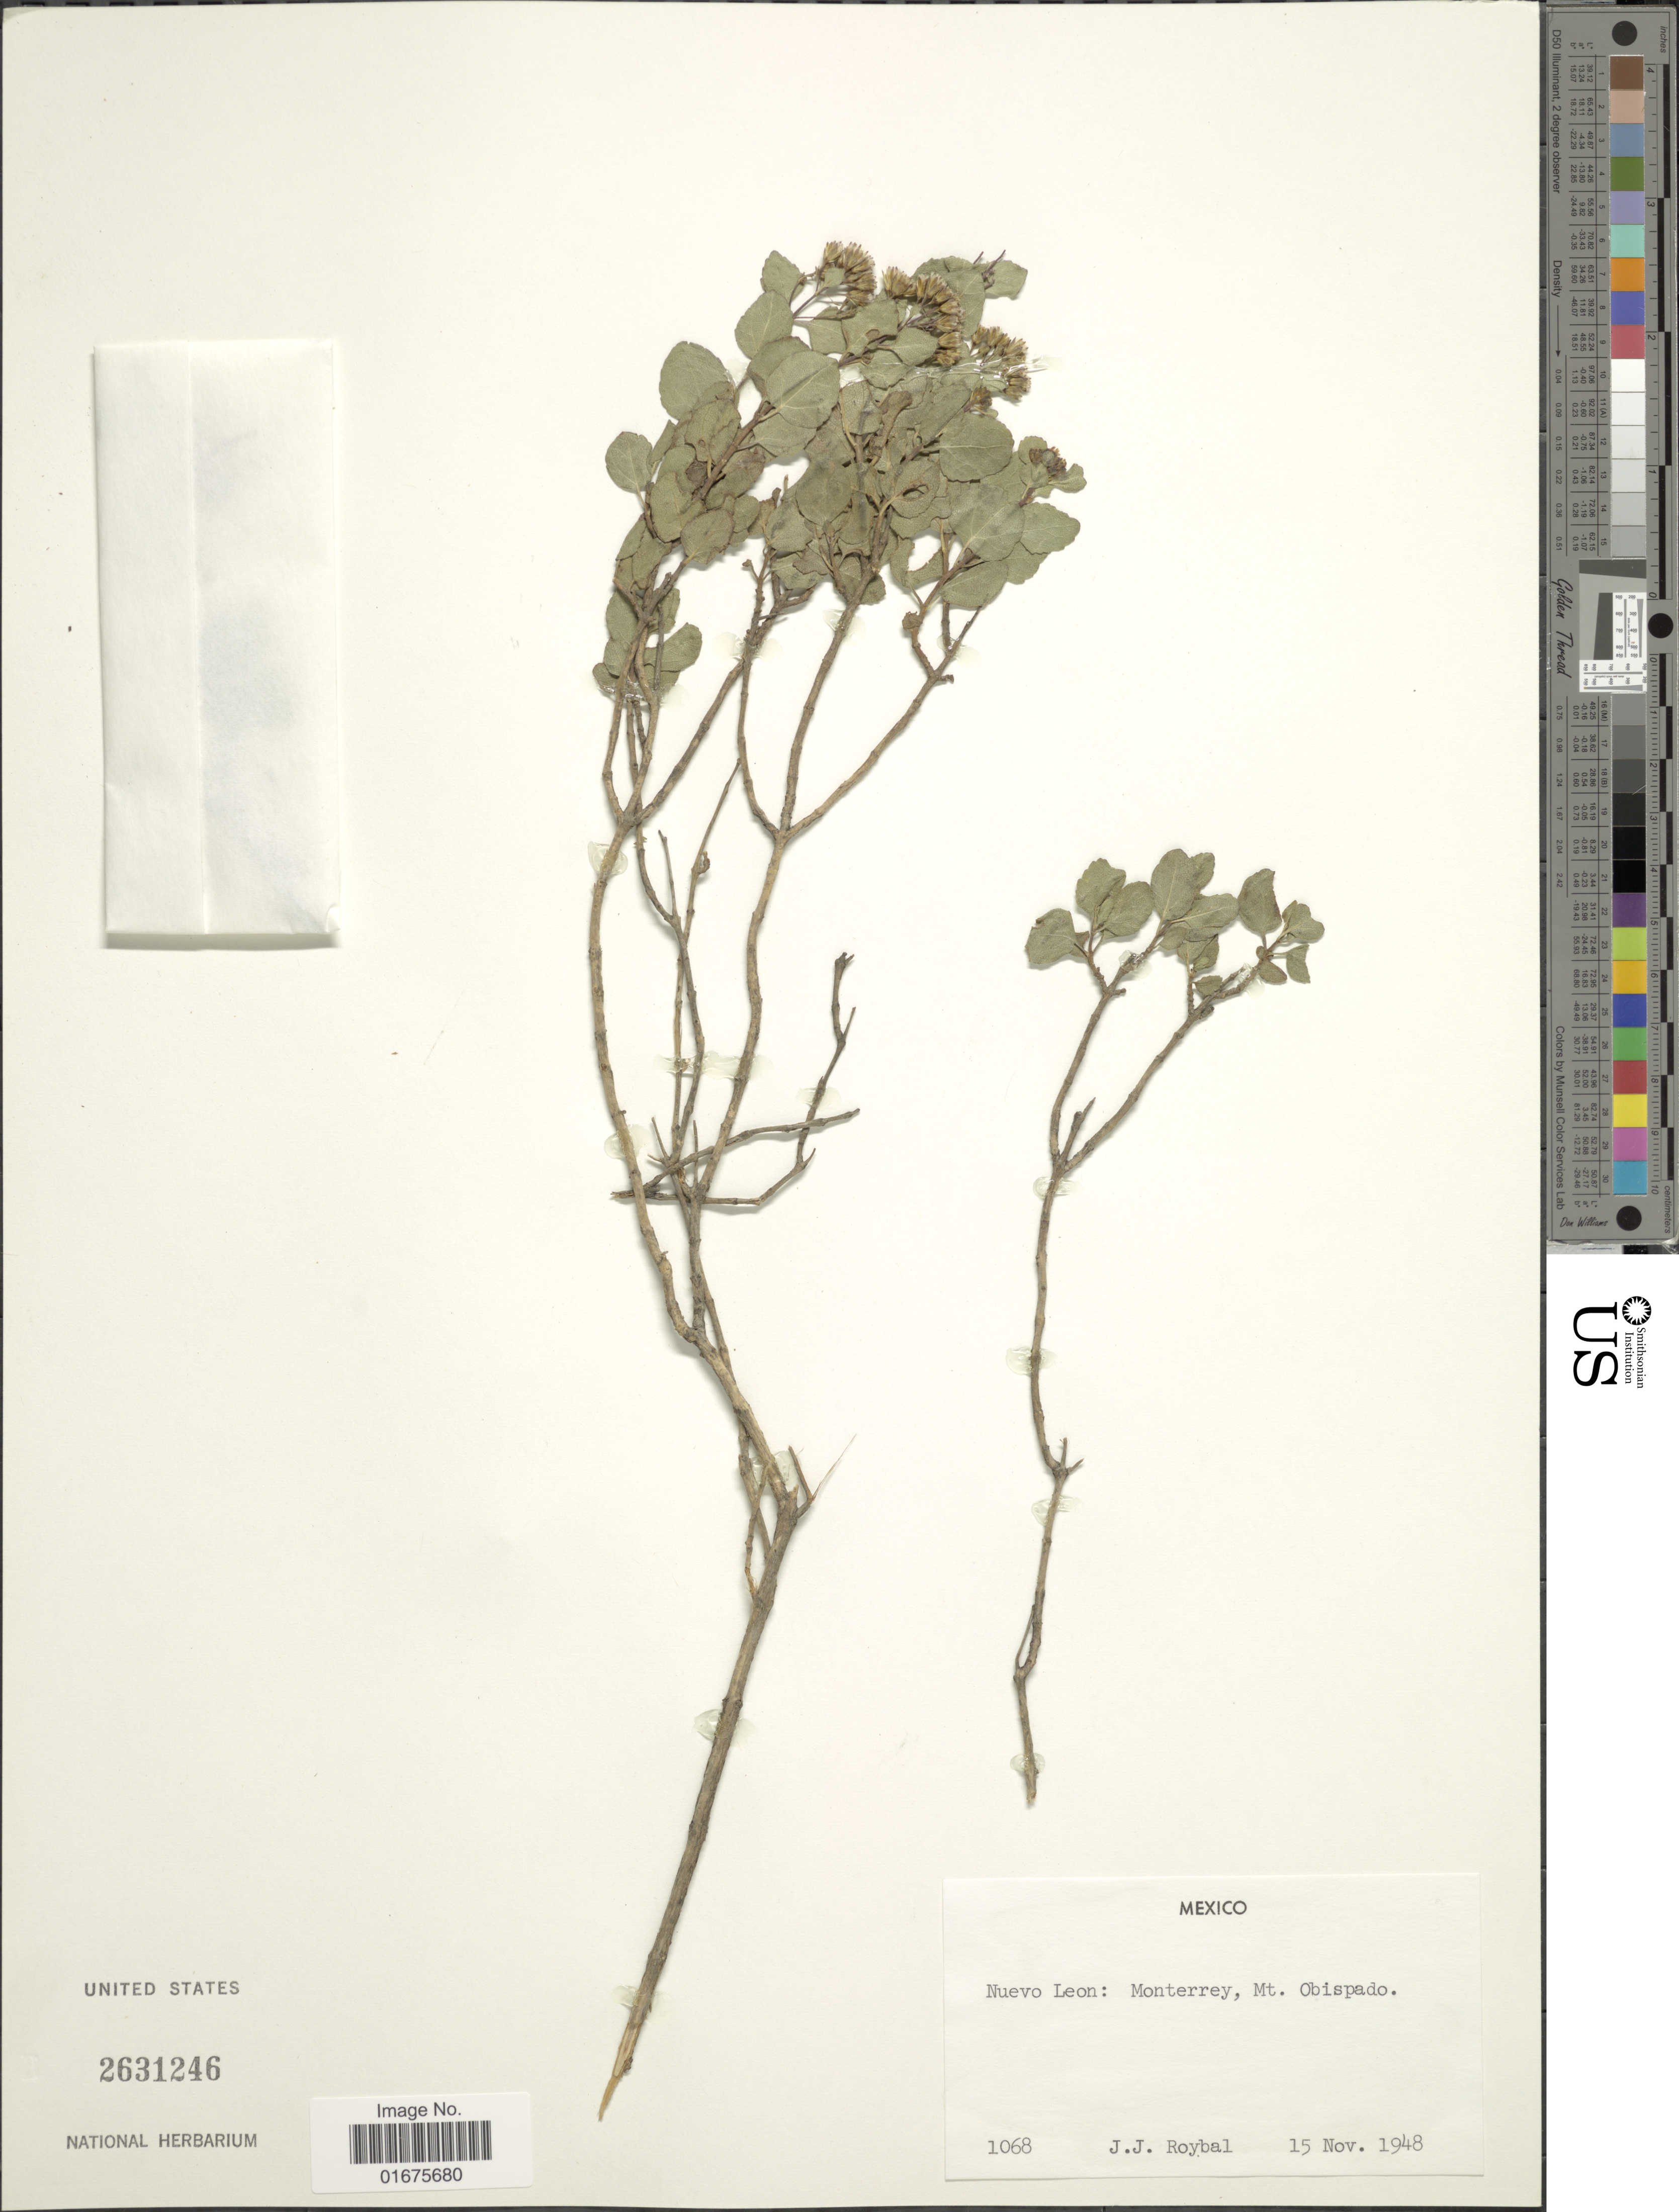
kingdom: Plantae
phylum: Tracheophyta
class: Magnoliopsida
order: Asterales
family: Asteraceae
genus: Ageratina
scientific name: Ageratina calophylla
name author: (B.L. Rob.) R.M. King & H. Rob.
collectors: J. J. Roybal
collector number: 1068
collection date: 1948-11-15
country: Mexico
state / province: Nuevo León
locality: Monterrey, Mt. Obispado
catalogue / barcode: US 2631246